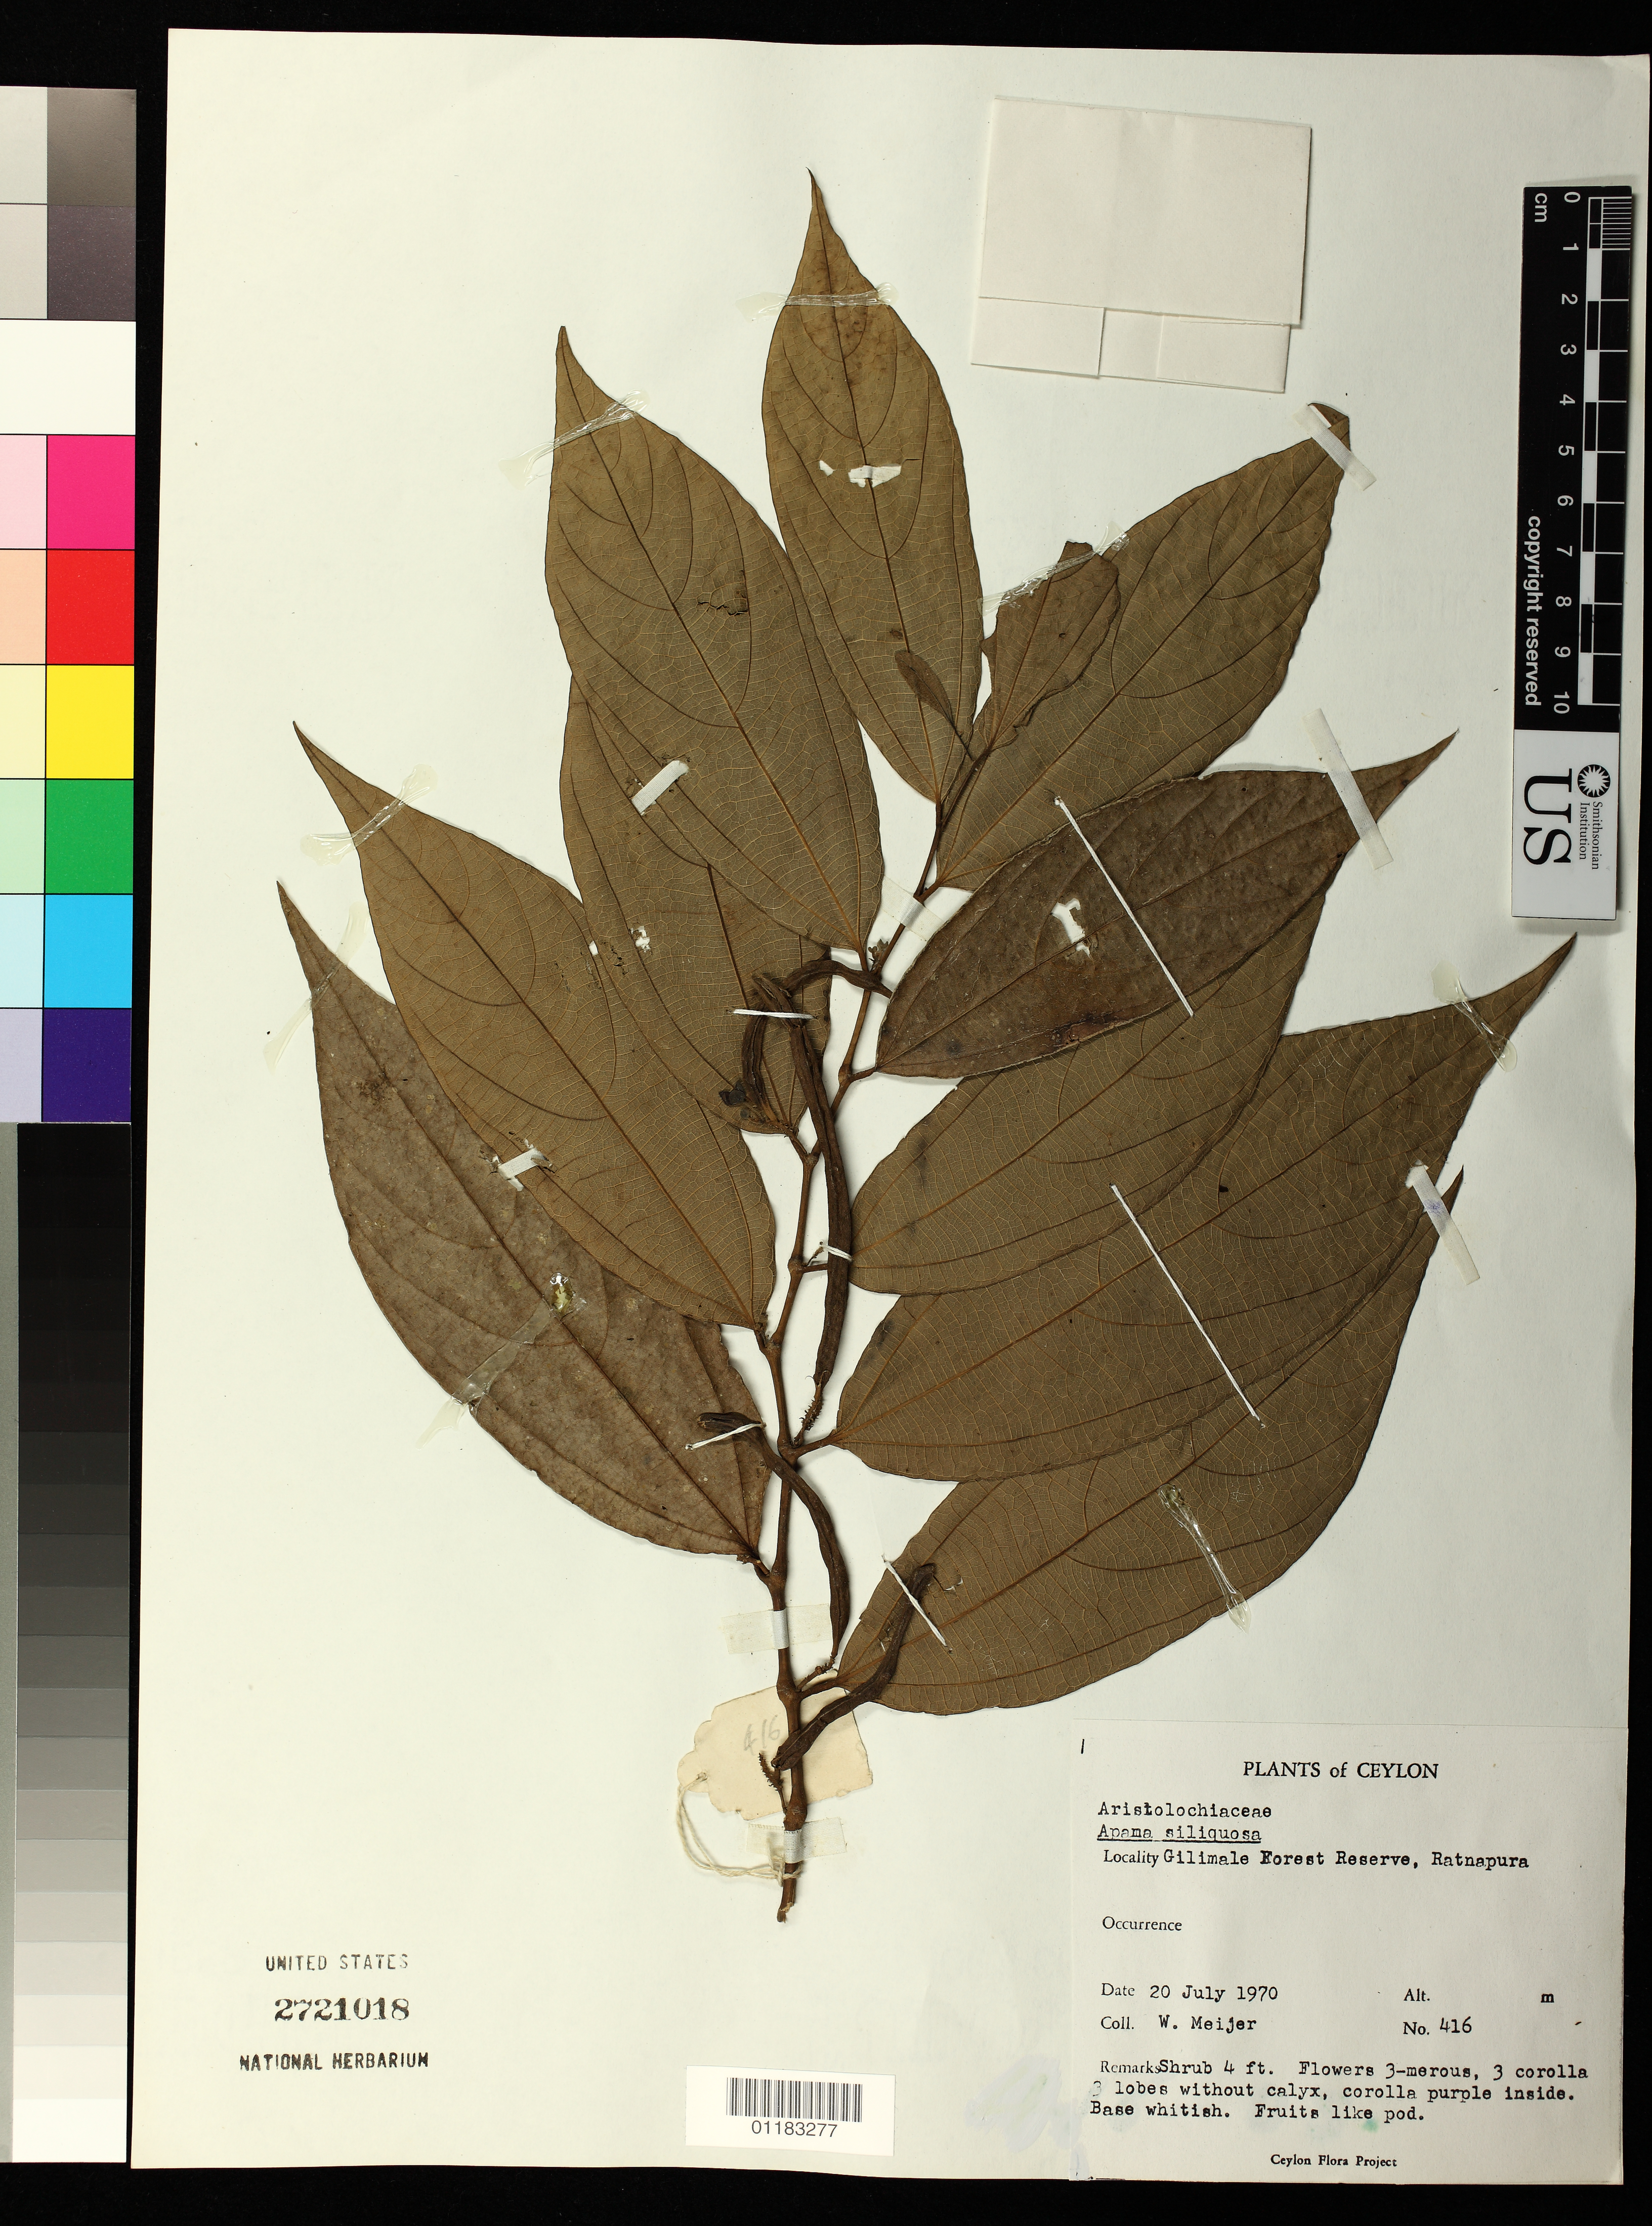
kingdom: Plantae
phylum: Tracheophyta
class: Magnoliopsida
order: Piperales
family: Aristolochiaceae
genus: Thottea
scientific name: Thottea siliquosa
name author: (Lam.) Ding Hou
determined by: Strong, Mark T., (BOT), Smithsonian Institution - National Museum of Natural History (UNITED STATES)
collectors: W. Meijer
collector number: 416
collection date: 1970-07-20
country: Sri Lanka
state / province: Sabaragamuwa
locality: Gilimale Forest Reserve, Ratnapura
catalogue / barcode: US 2721018